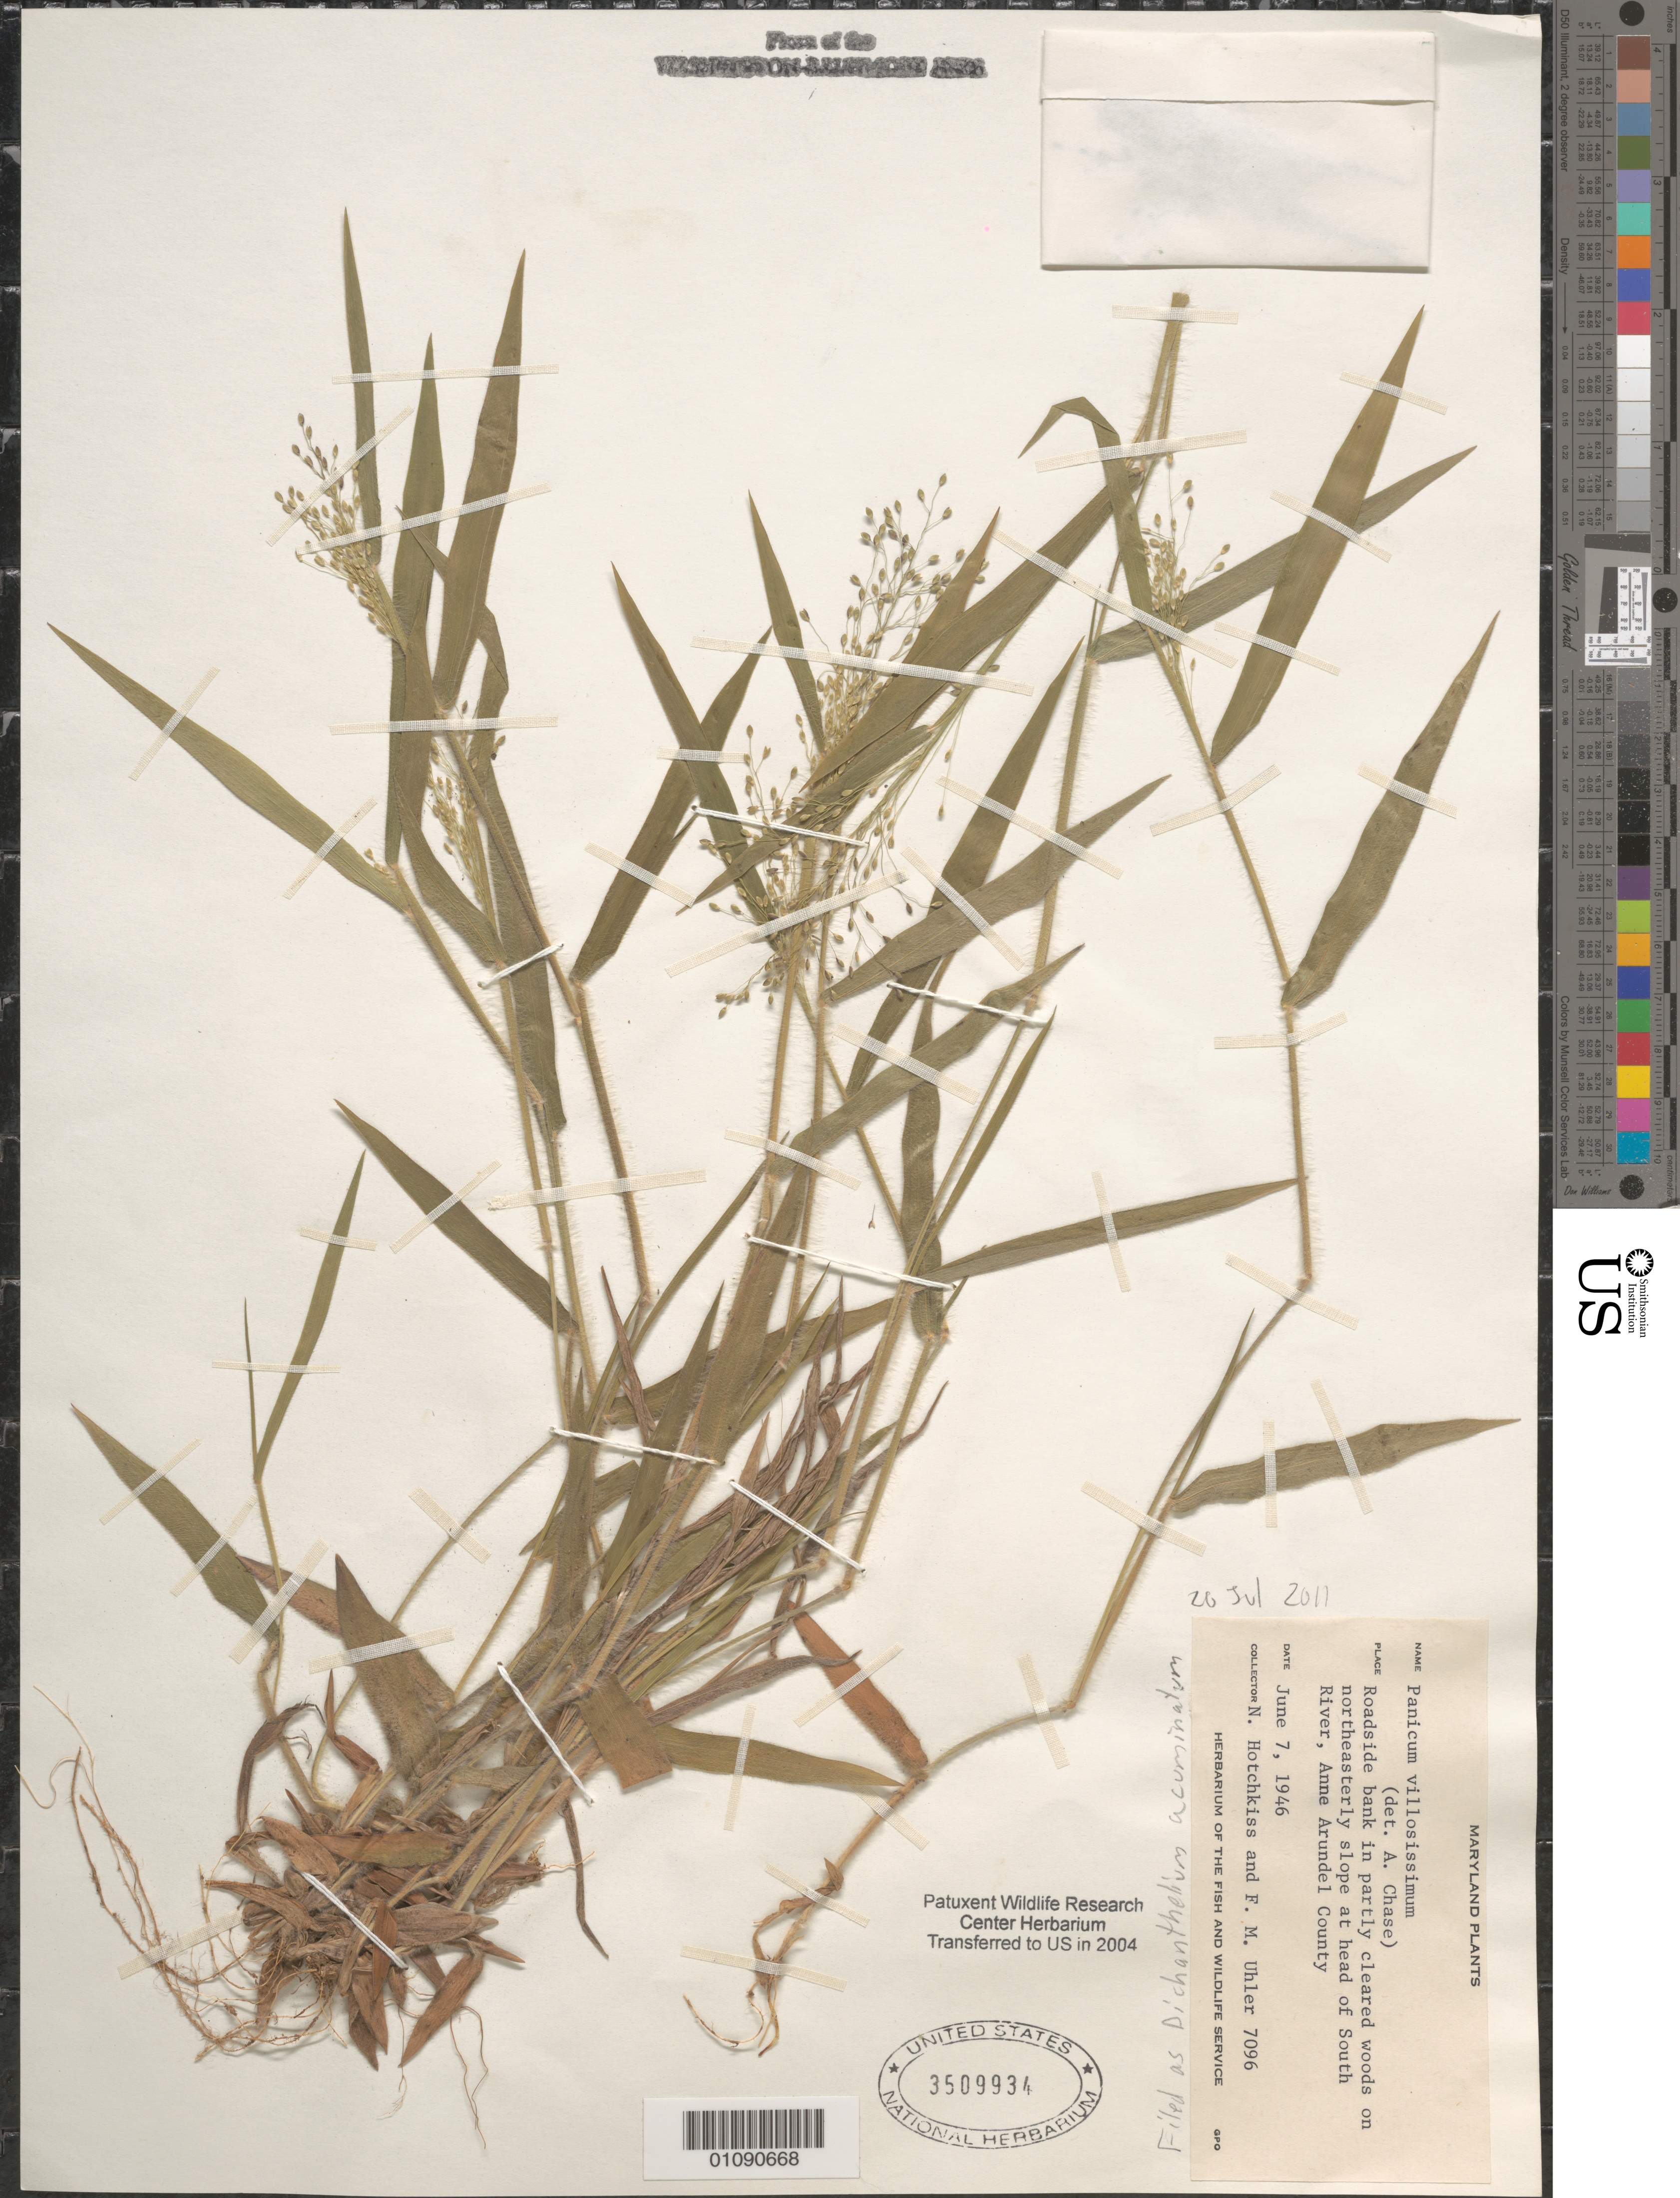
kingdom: Plantae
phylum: Tracheophyta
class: Liliopsida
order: Poales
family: Poaceae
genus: Dichanthelium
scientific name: Dichanthelium acuminatum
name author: (Sw.) Gould & C.A. Clark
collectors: N. Hotchkiss & F. M. Uhler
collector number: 7096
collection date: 1946-06-07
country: United States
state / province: Maryland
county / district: Anne Arundel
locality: On northeasterly slope at head of South River.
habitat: Roadside bank in partly cleared woods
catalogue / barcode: US 3509934